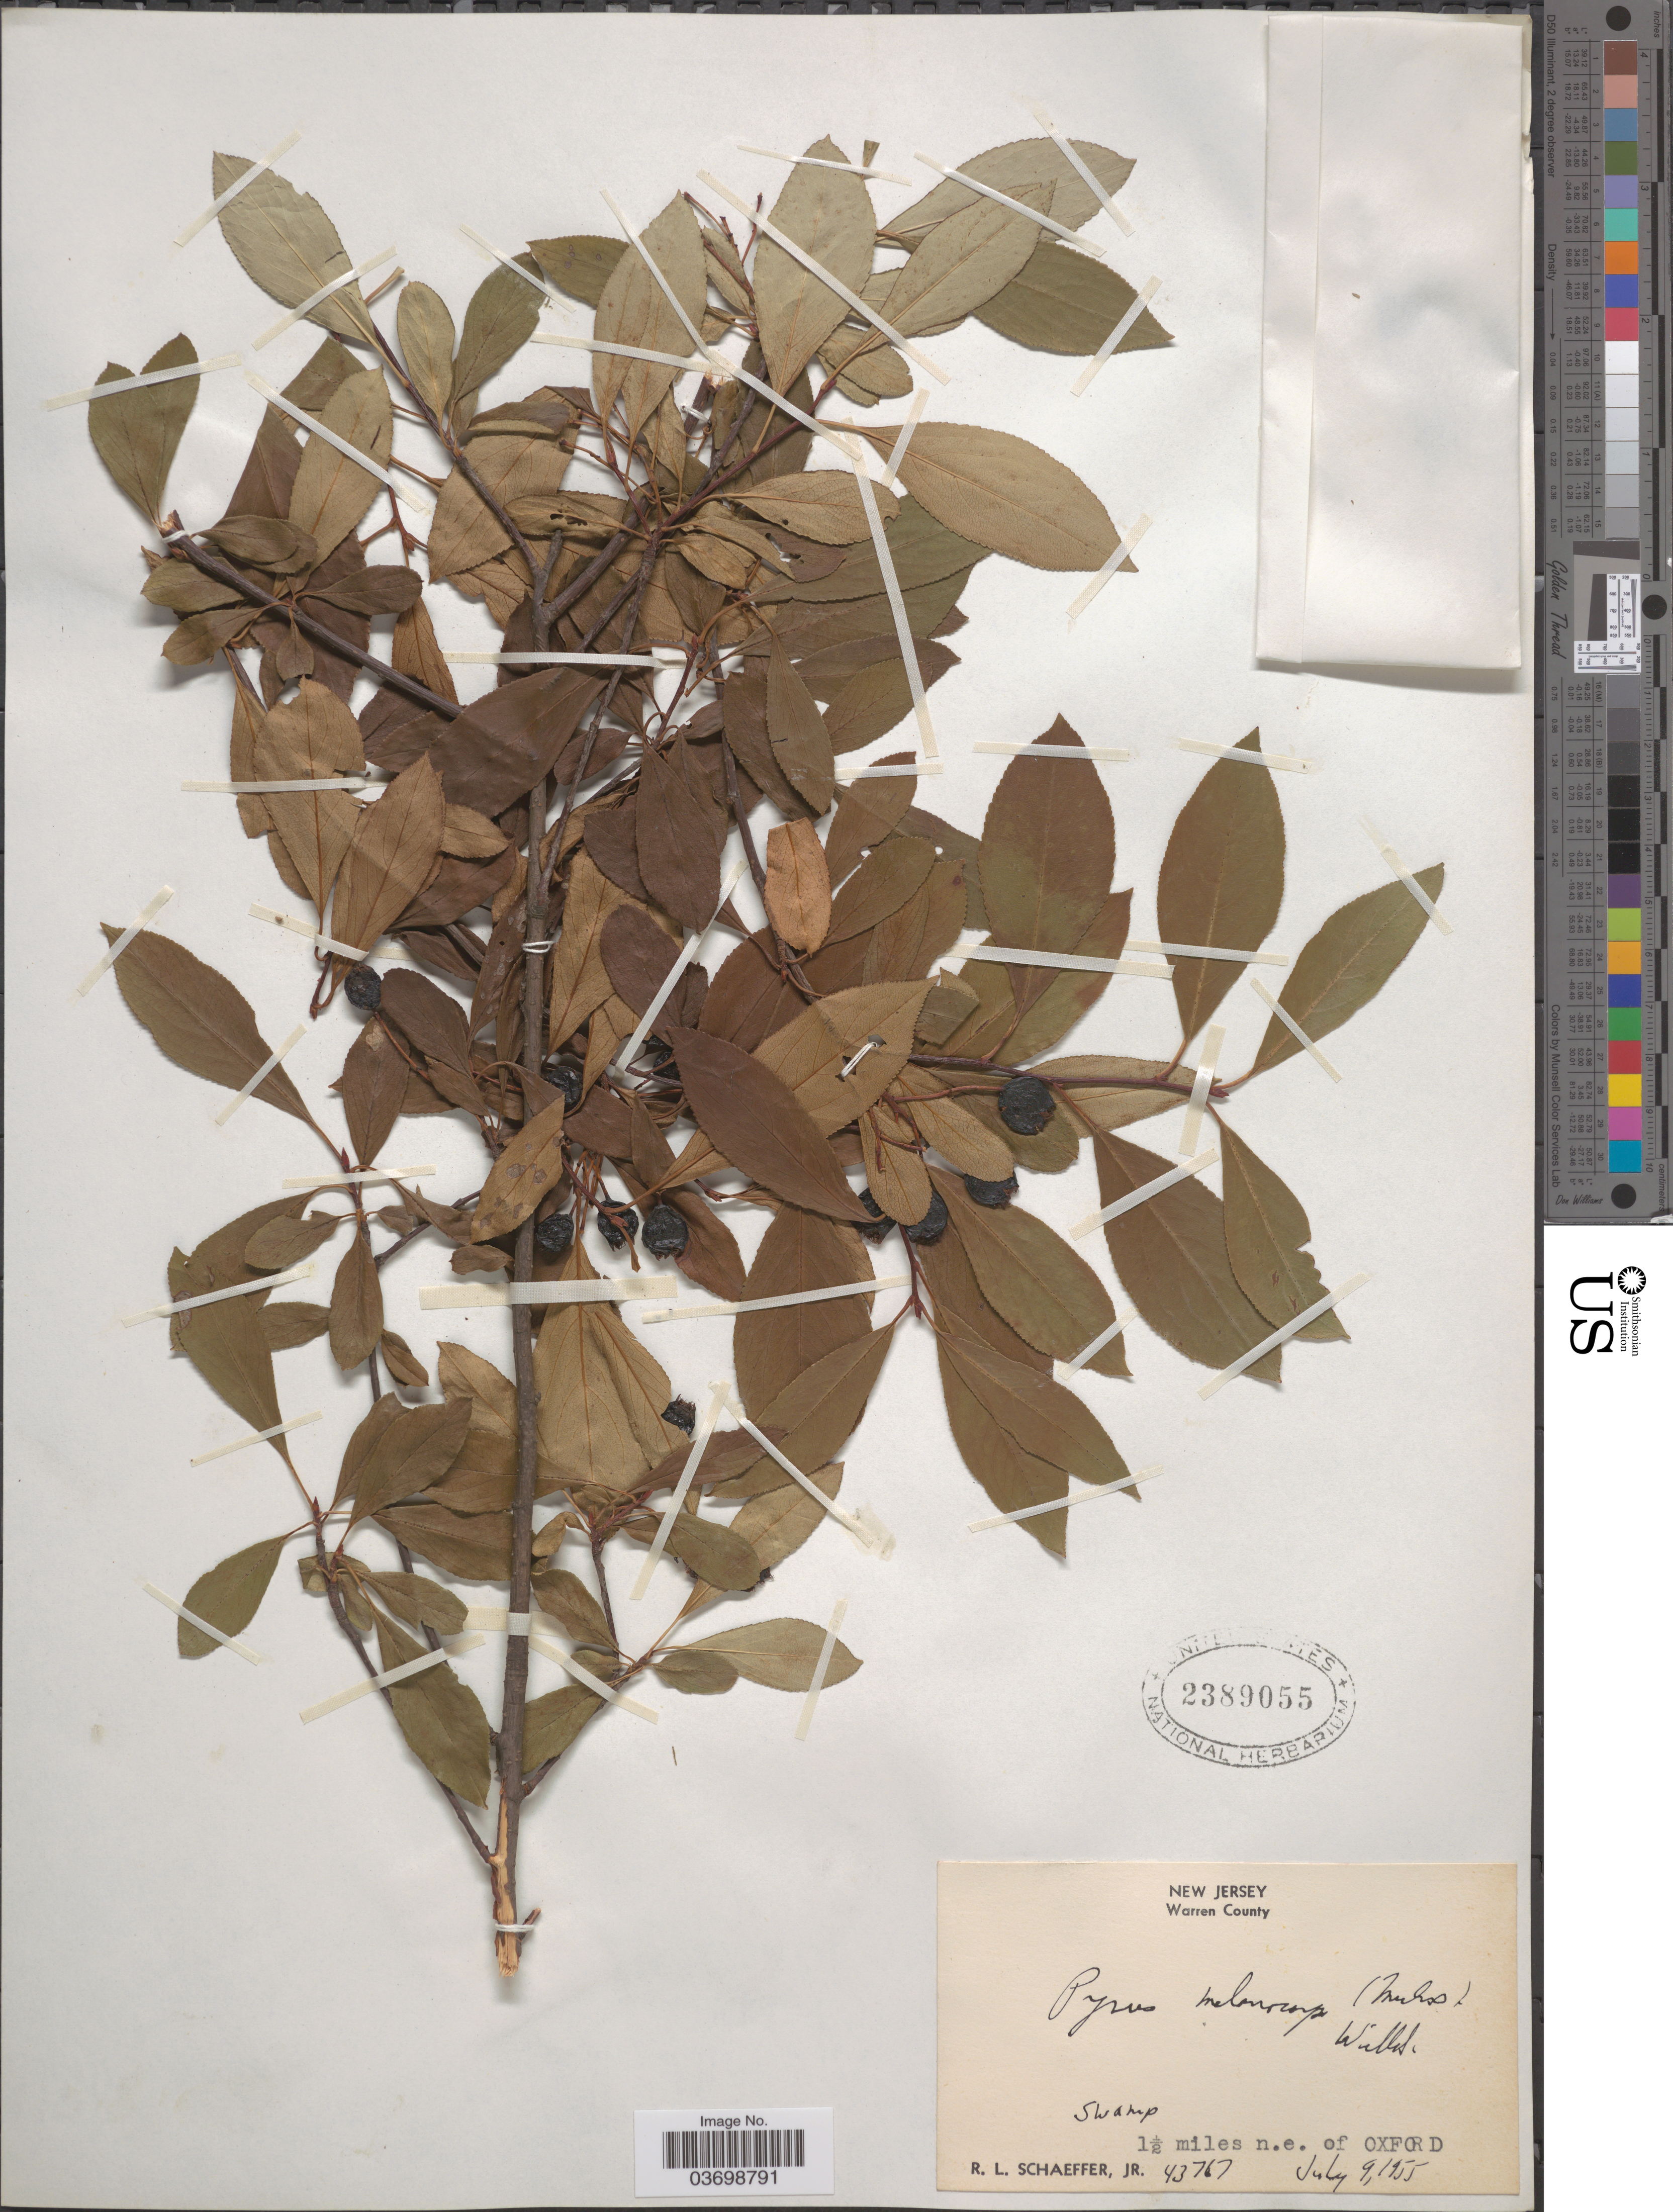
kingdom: Plantae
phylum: Tracheophyta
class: Magnoliopsida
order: Rosales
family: Rosaceae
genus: Aronia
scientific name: Aronia melanocarpa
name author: (Michx.) Elliott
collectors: R. L. Schaeffer Jr.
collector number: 43767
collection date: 1955-07-09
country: United States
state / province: New Jersey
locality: Warren County. 1½ miles n. e. of Oxford.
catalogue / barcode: US 2389055